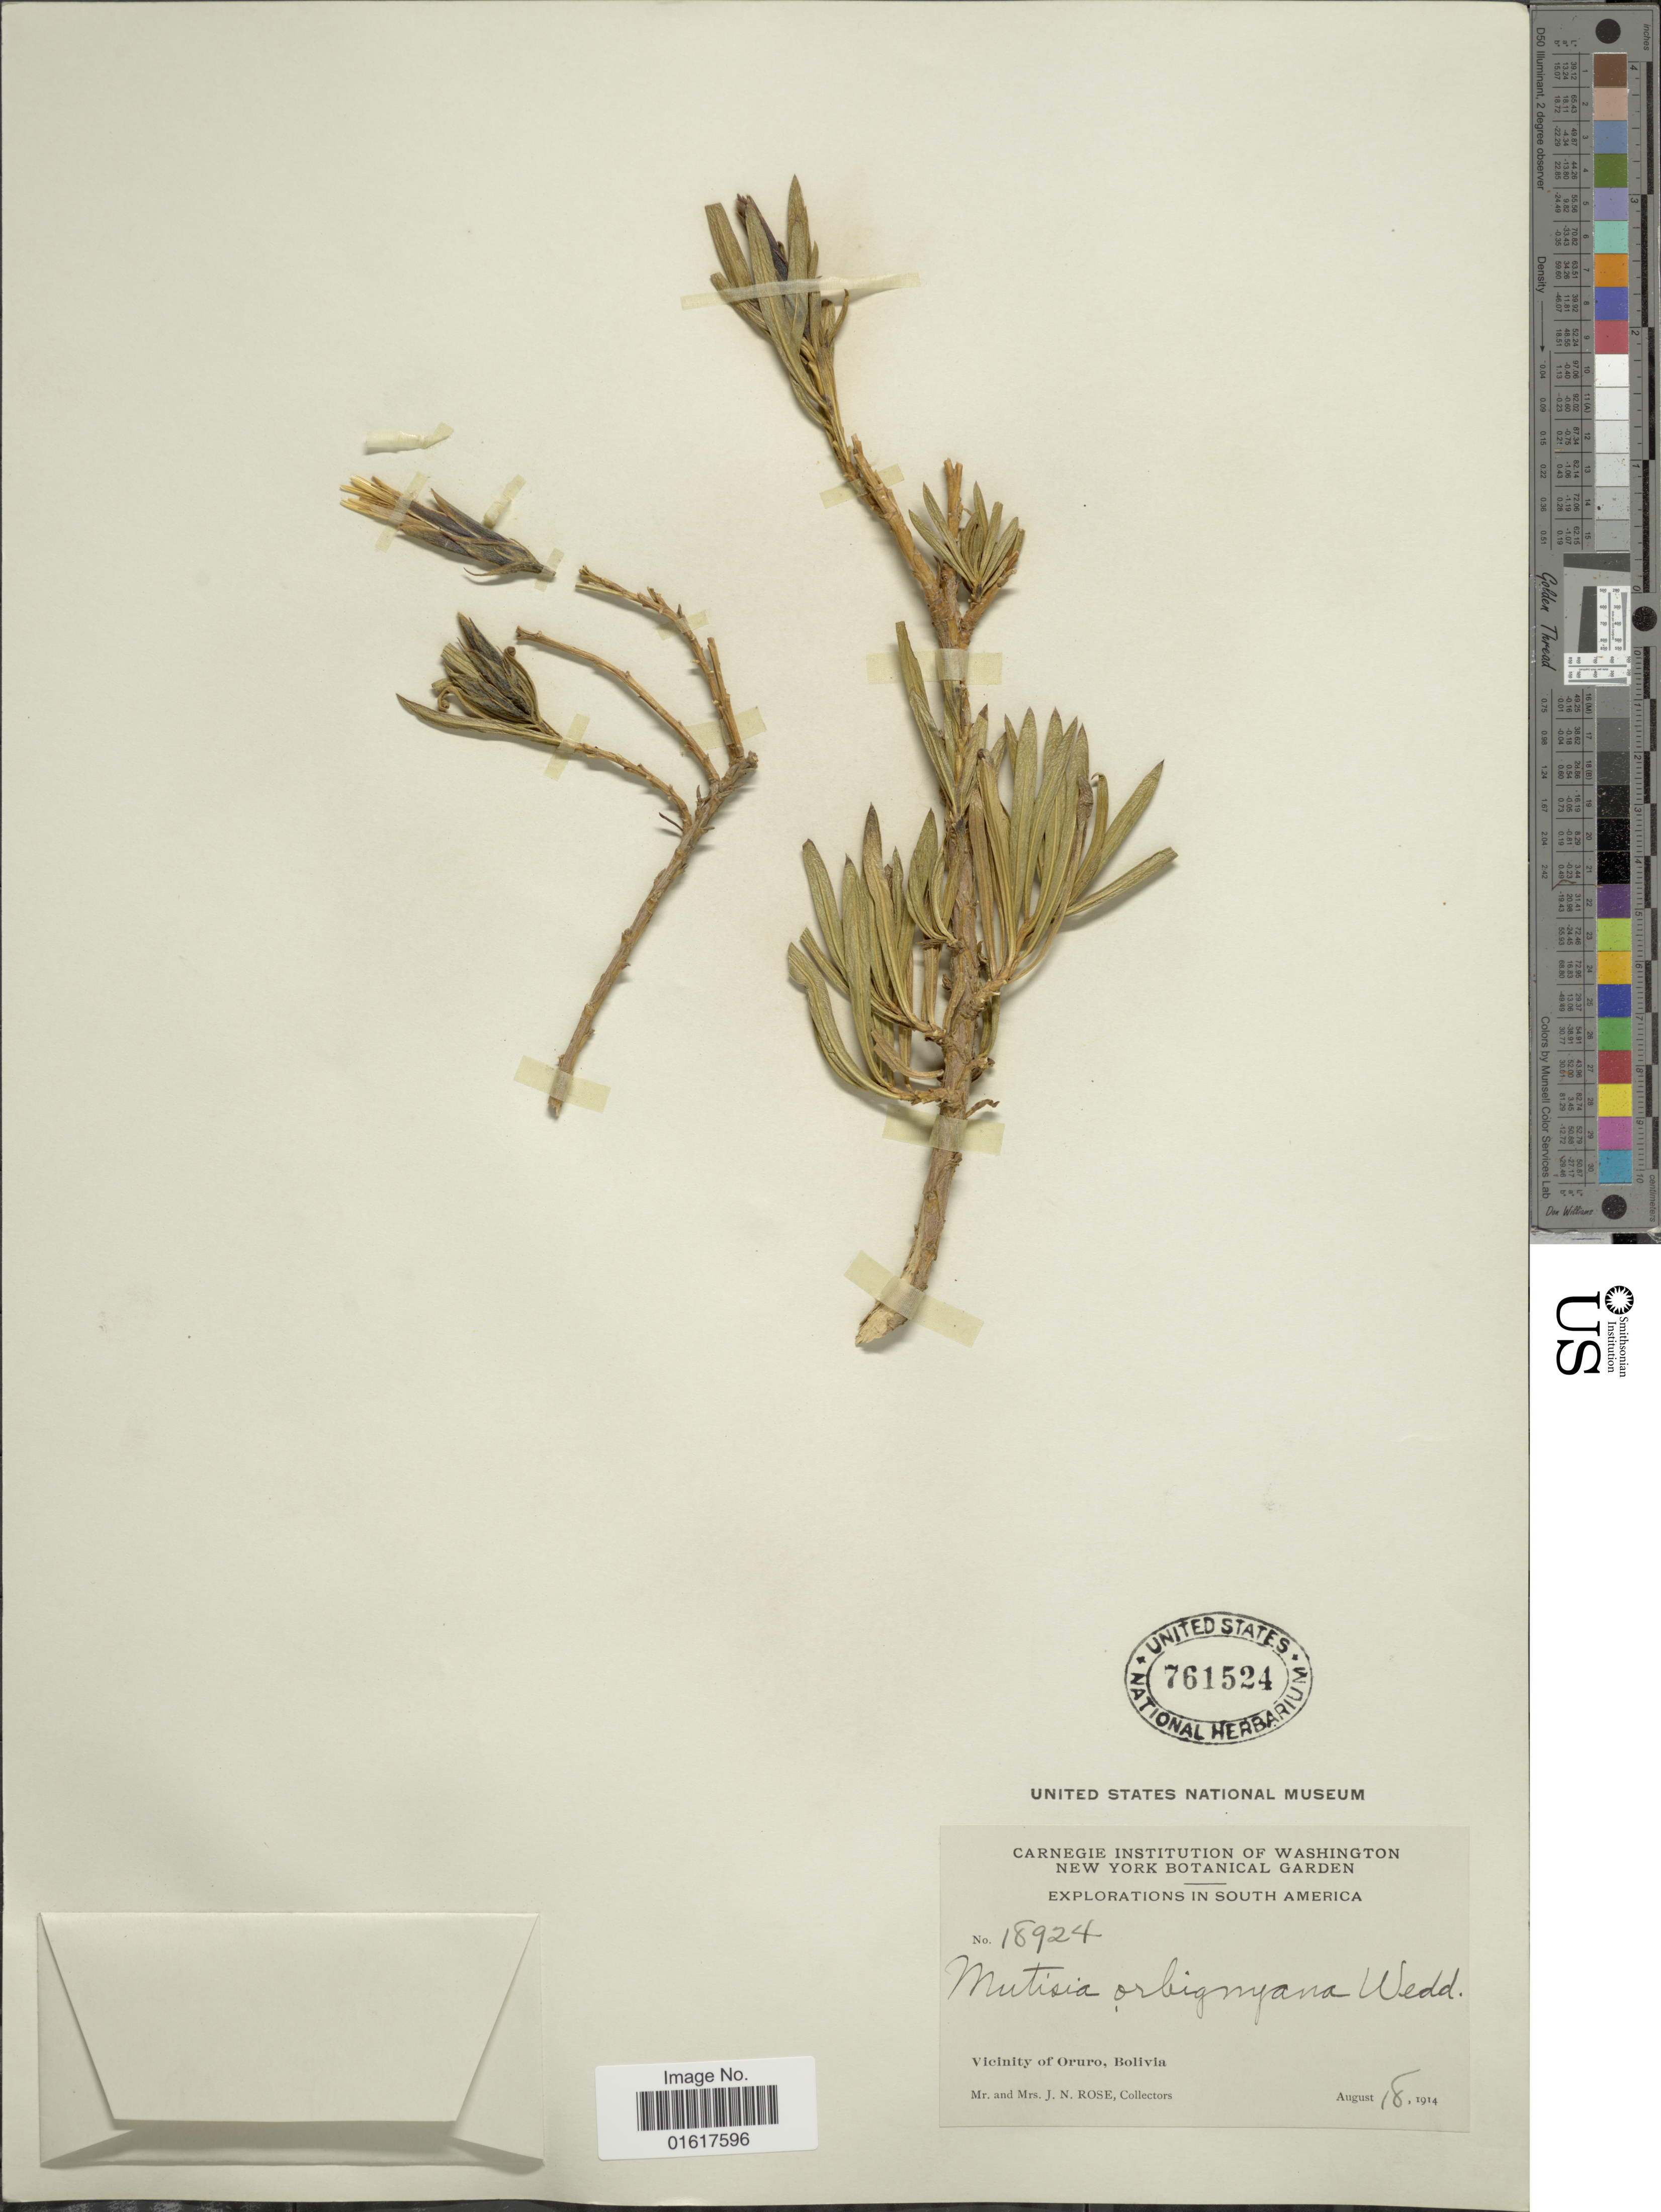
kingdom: Plantae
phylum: Tracheophyta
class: Magnoliopsida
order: Asterales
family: Asteraceae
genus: Mutisia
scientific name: Mutisia orbignyana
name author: Wedd.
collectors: J. N. Rose & L. B. Rose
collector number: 18924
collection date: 1914-08-18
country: Bolivia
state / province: Oruro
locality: Vicinity of Oruro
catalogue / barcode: US 761524